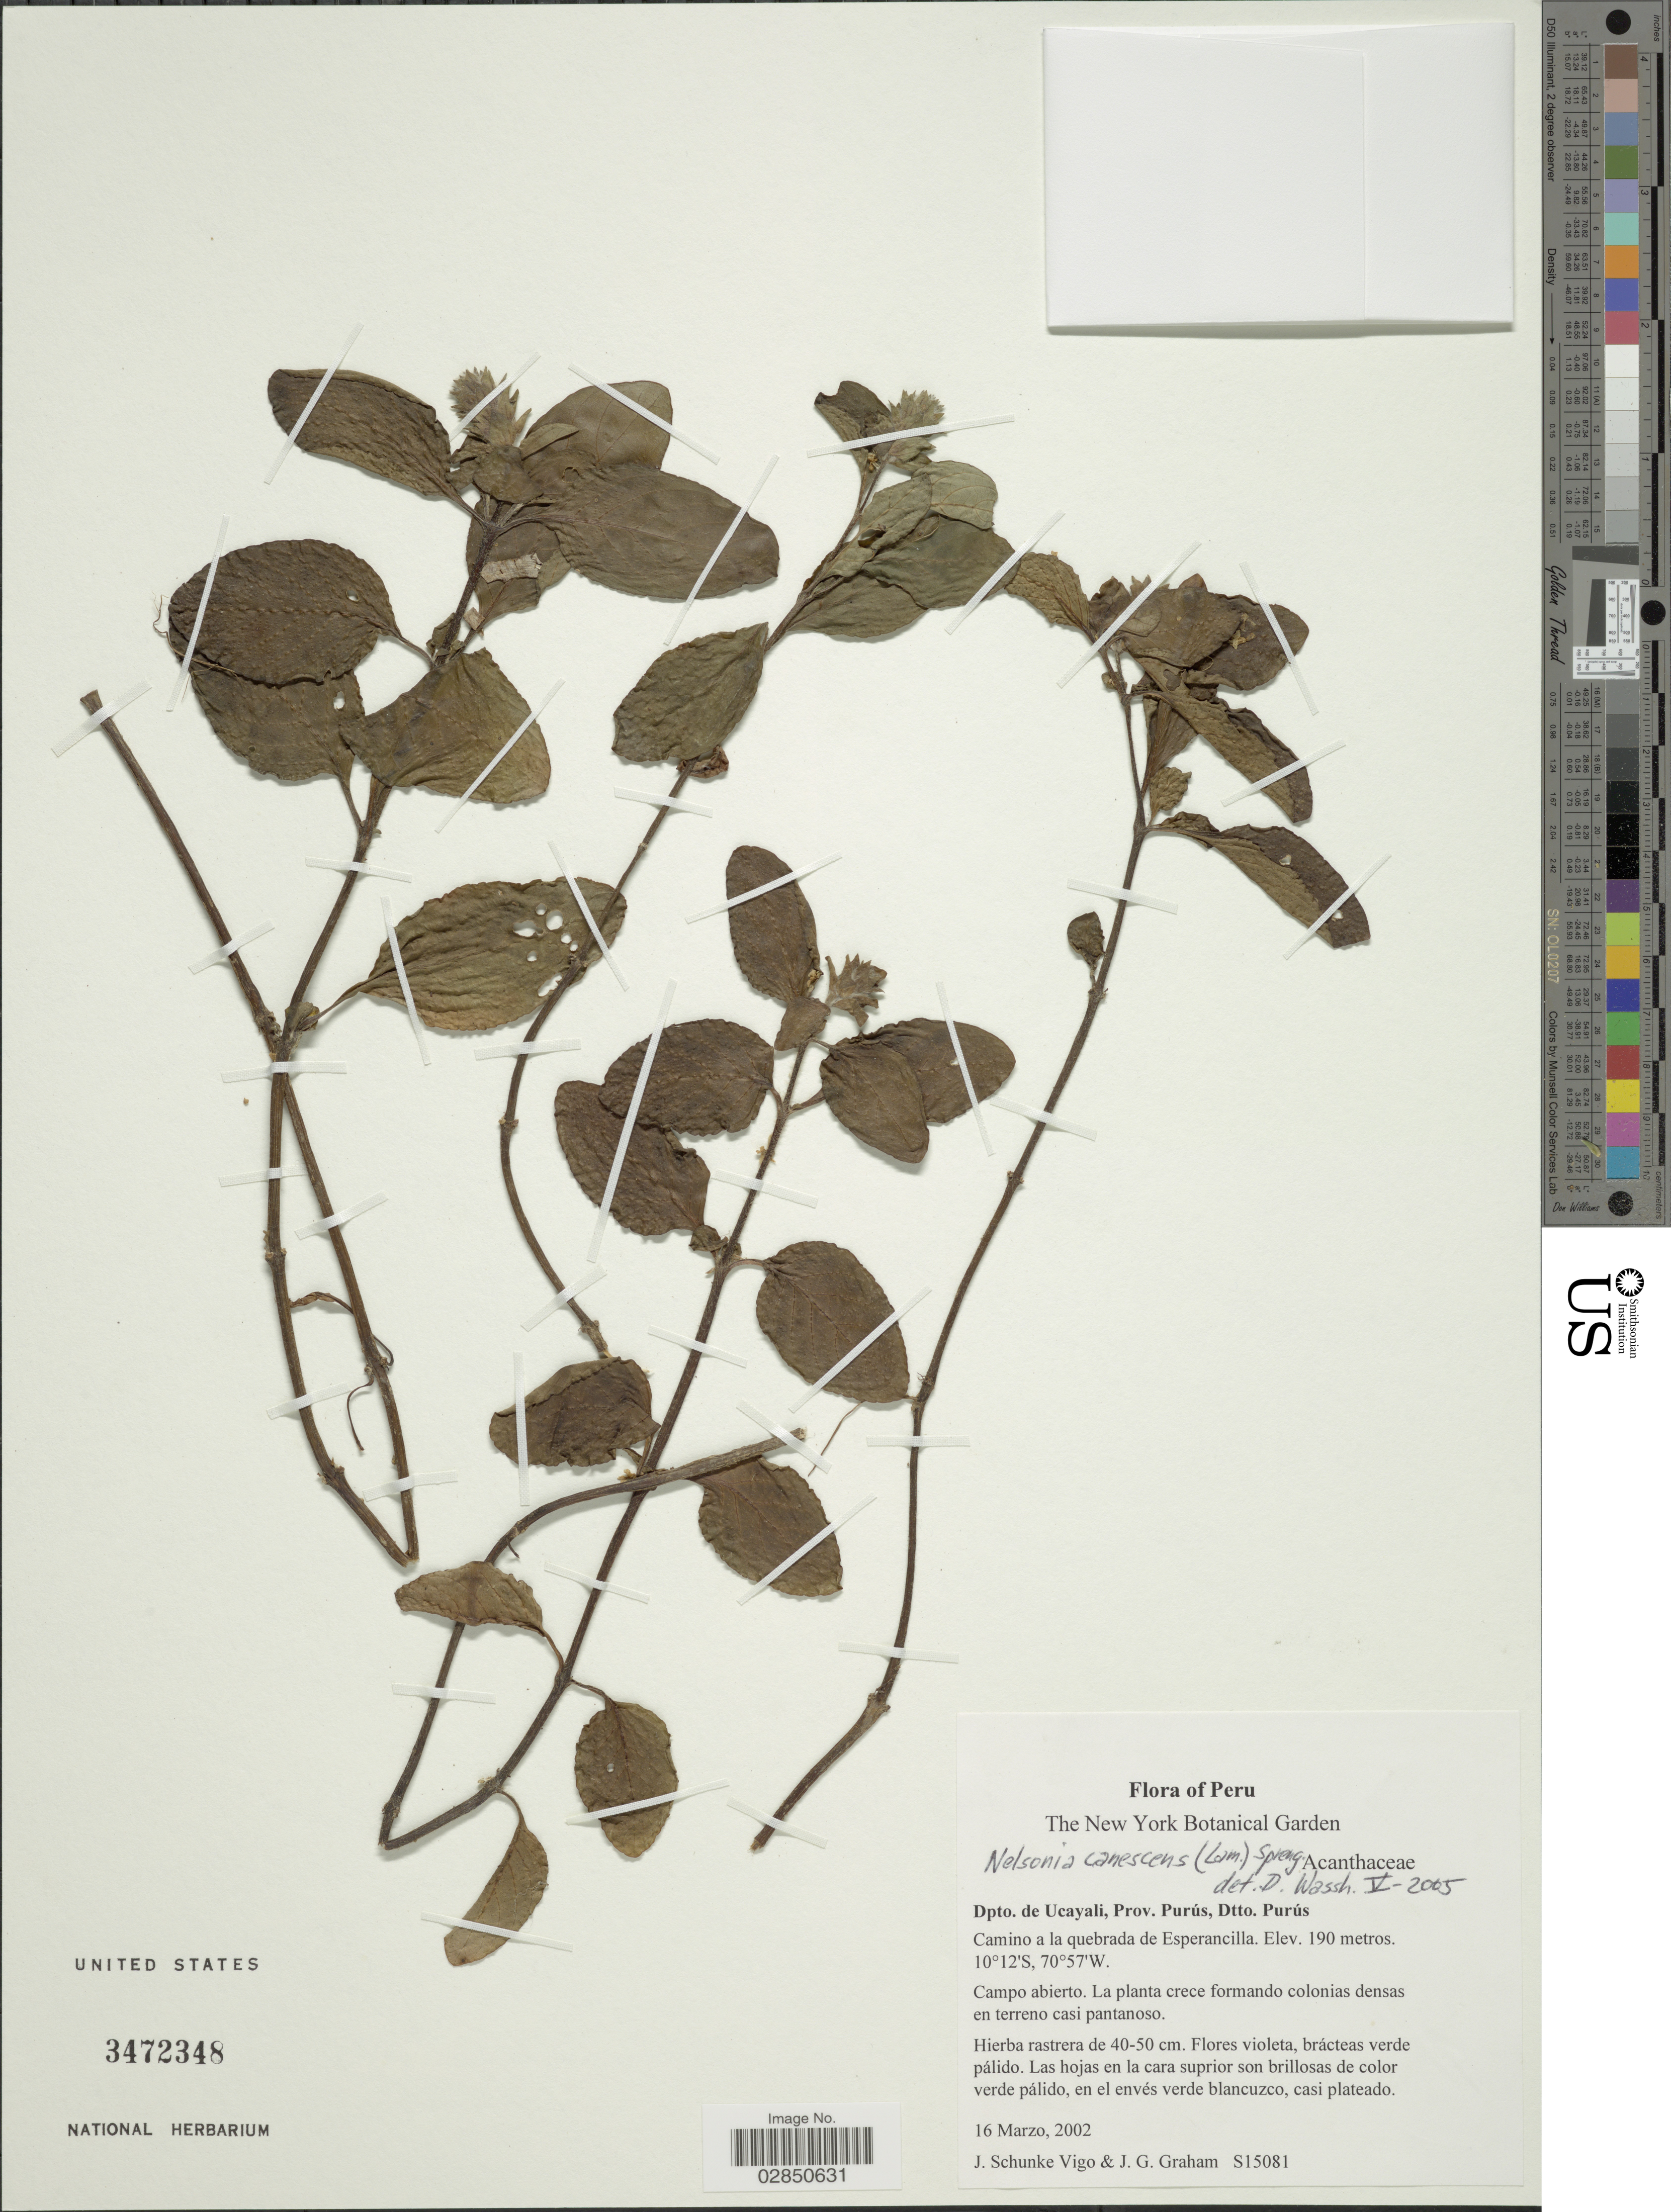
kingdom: Plantae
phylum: Tracheophyta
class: Magnoliopsida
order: Lamiales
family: Acanthaceae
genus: Nelsonia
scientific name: Nelsonia pohlii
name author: Nees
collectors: J. Schunke Vigo & J. Graham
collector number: S15081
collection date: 2002-03-16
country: Peru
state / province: Ucayali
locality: Dpto. de Ucayali, Prov. Purús, Dtto. Purús, Camino a la quebrada de Esperancilla.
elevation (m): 190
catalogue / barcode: US 3472348